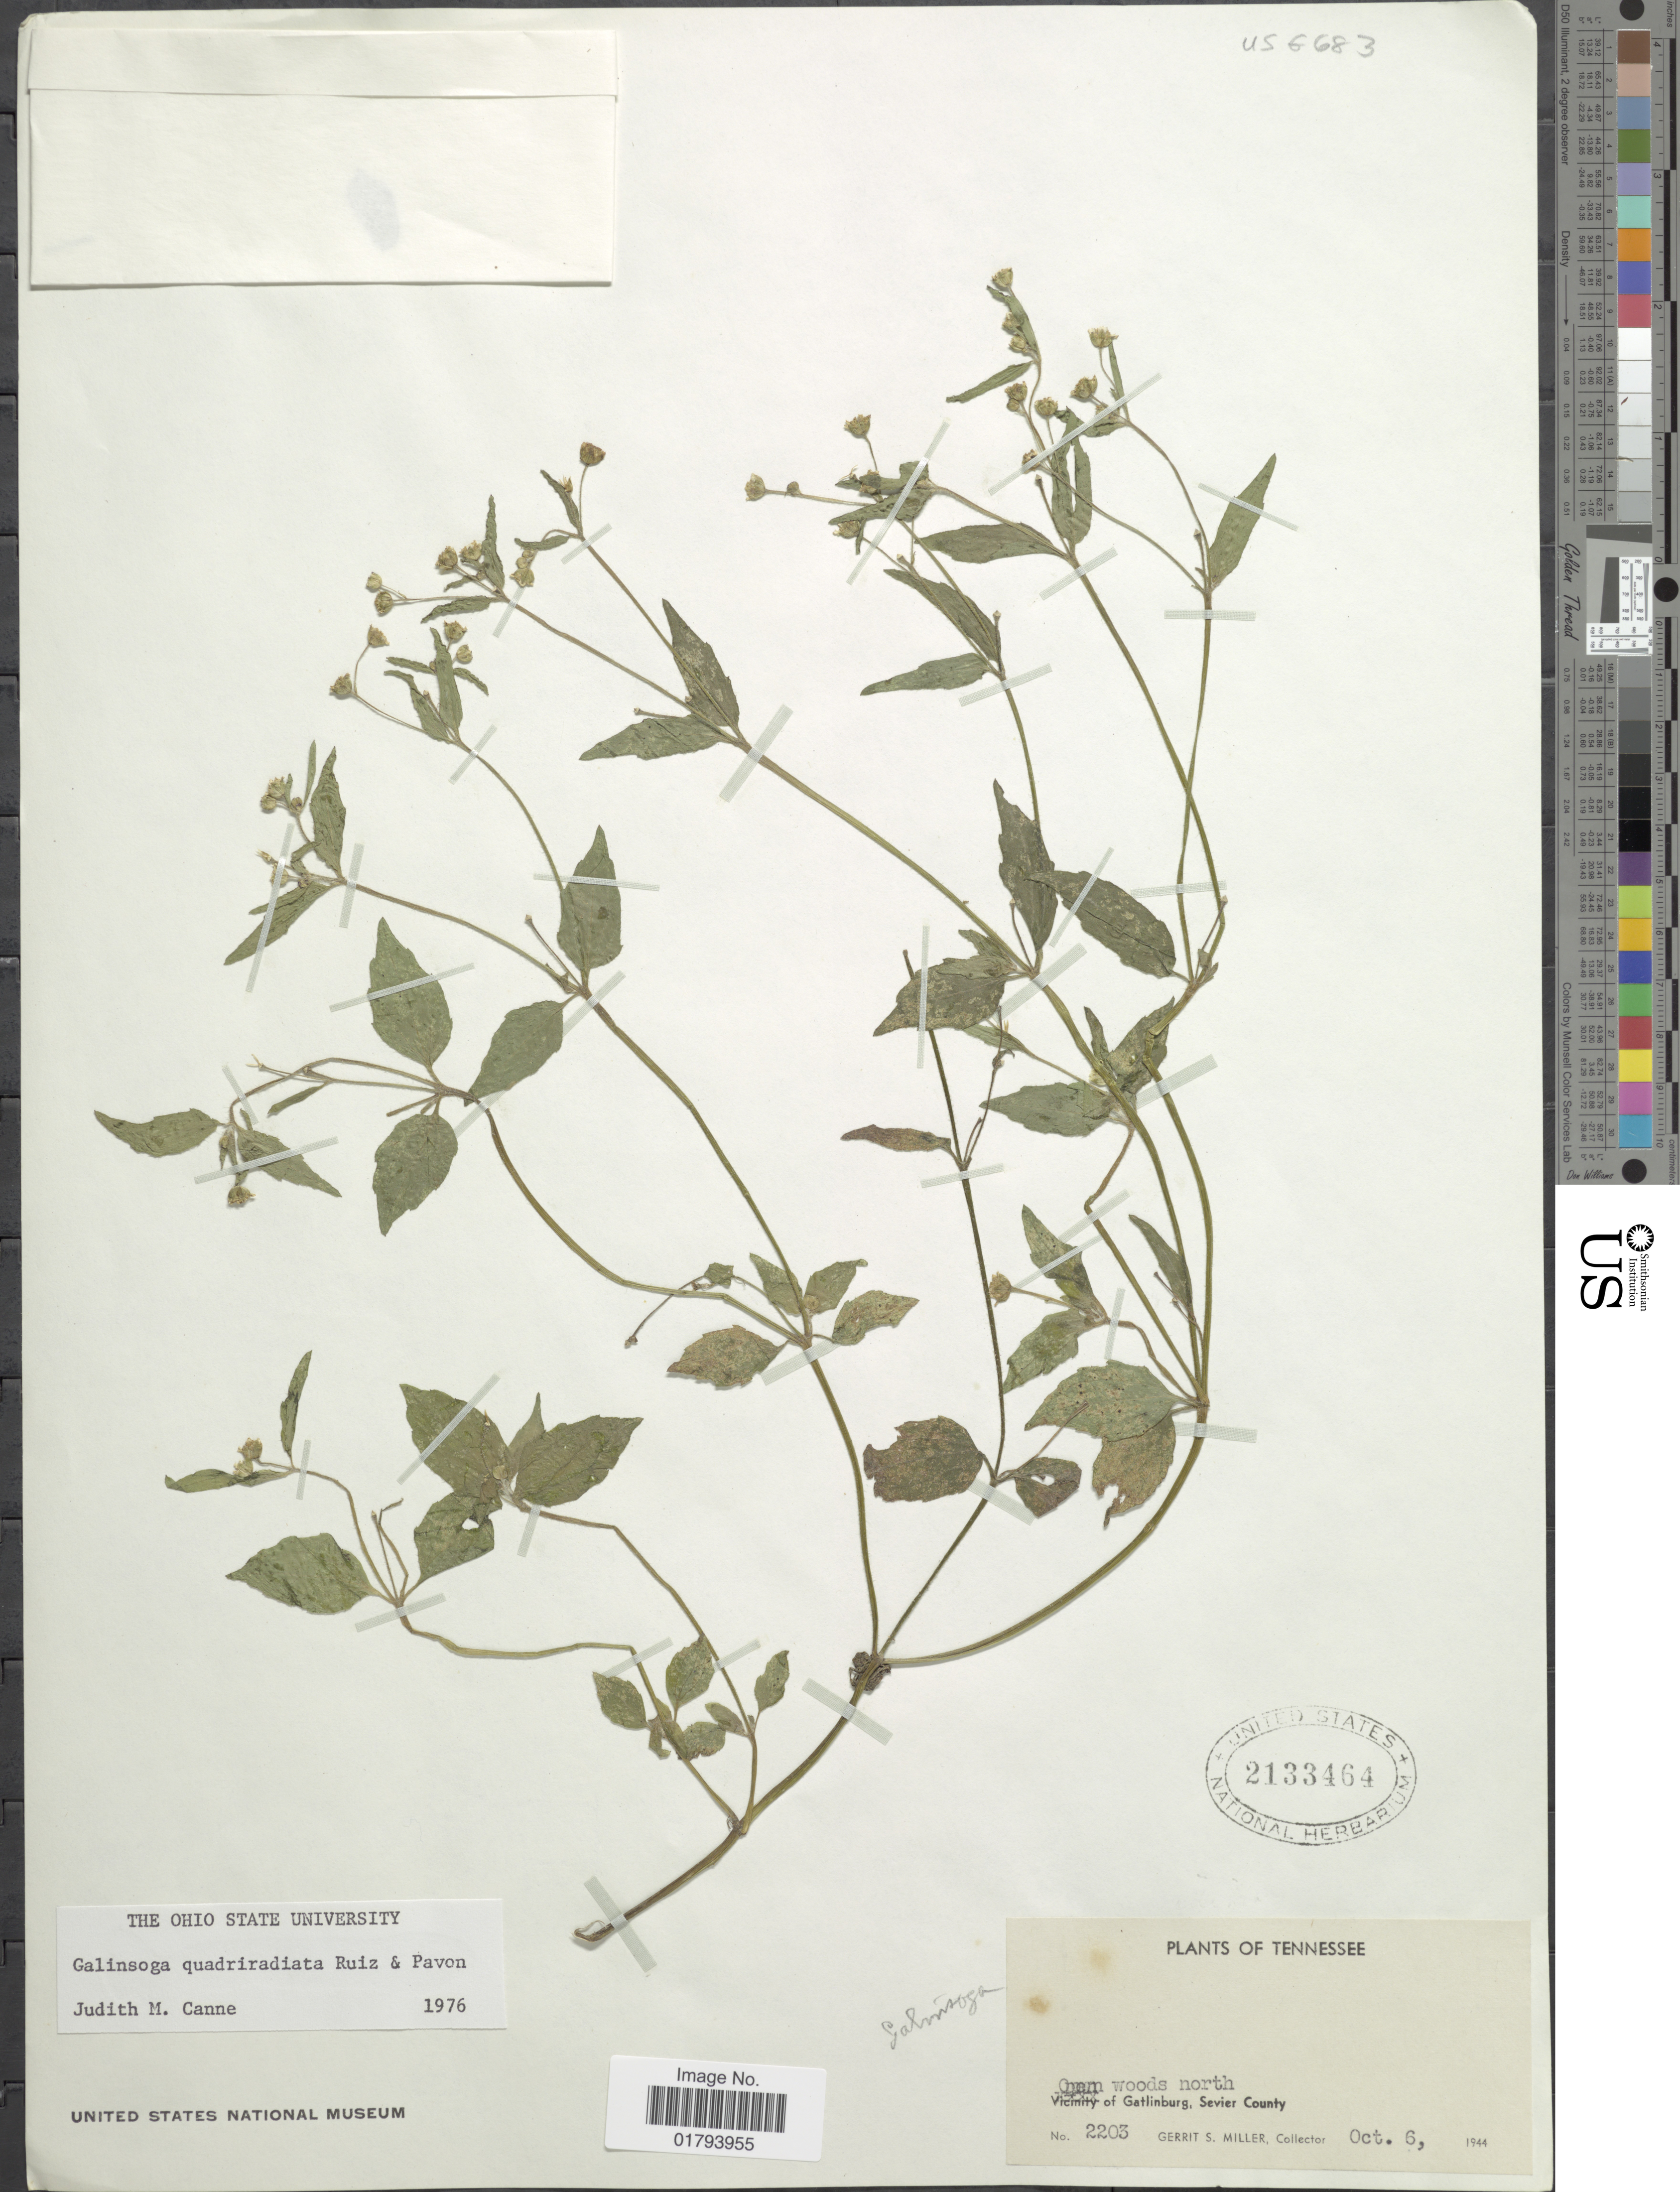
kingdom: Plantae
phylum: Tracheophyta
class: Magnoliopsida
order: Asterales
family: Asteraceae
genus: Galinsoga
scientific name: Galinsoga quadriradiata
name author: Ruiz & Pav.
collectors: G. S. Miller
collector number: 2203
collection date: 1944-10-06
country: United States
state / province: Tennessee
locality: Vicinity of Gatlinburg, Sevier County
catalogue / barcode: US 2133464